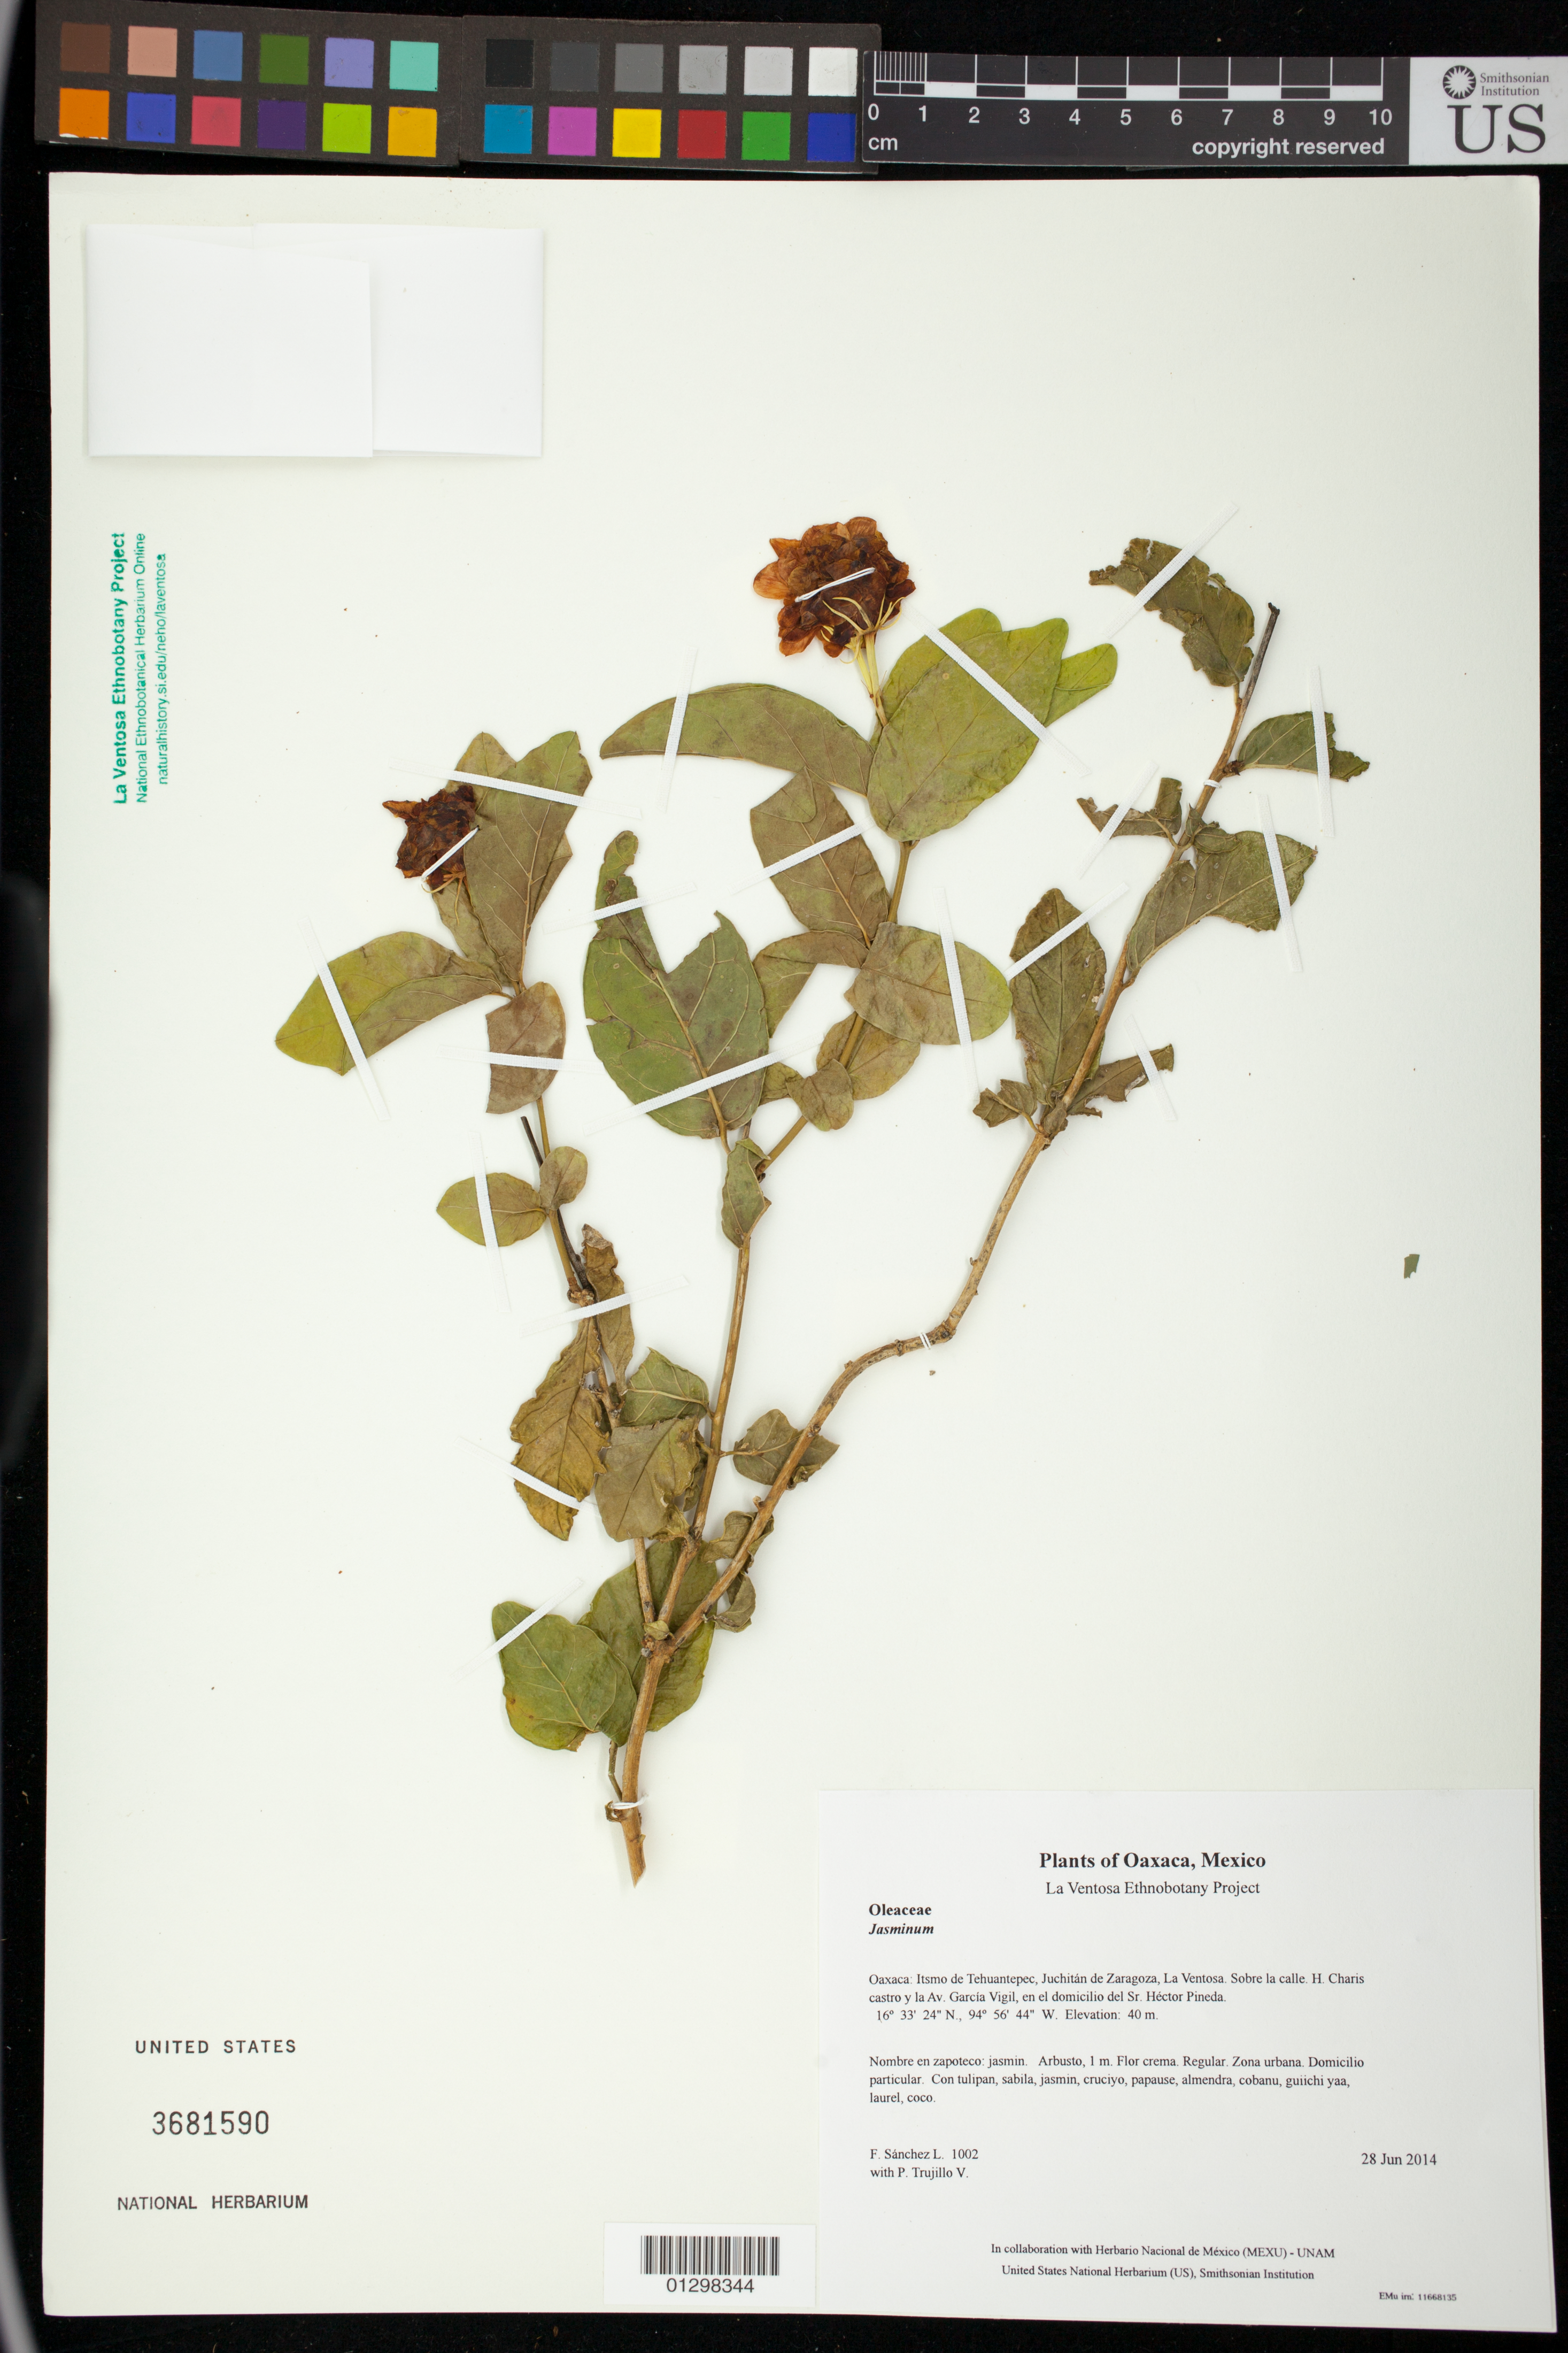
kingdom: Plantae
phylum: Tracheophyta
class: Magnoliopsida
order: Lamiales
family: Oleaceae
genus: Jasminum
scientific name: Jasminum sambac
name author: (L.) Aiton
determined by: Velasco G., Kenia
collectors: F. Sánchez L. & P. Trujillo V.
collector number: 1002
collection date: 2014-06-28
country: Mexico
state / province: Oaxaca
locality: Itsmo de Tehuantepec, Juchitán de Zaragoza, La Ventosa. Sobre la calle. H. Charis castro y la Av. García Vigil, en el domicilio del Sr. Héctor Pineda.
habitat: Zona urbana. Domicilio particular.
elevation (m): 40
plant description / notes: JEBOT, MEXU, US; Yaga bandaga. 1 m. Guie' nayu. Nuu.; jazmin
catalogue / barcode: US 3681590